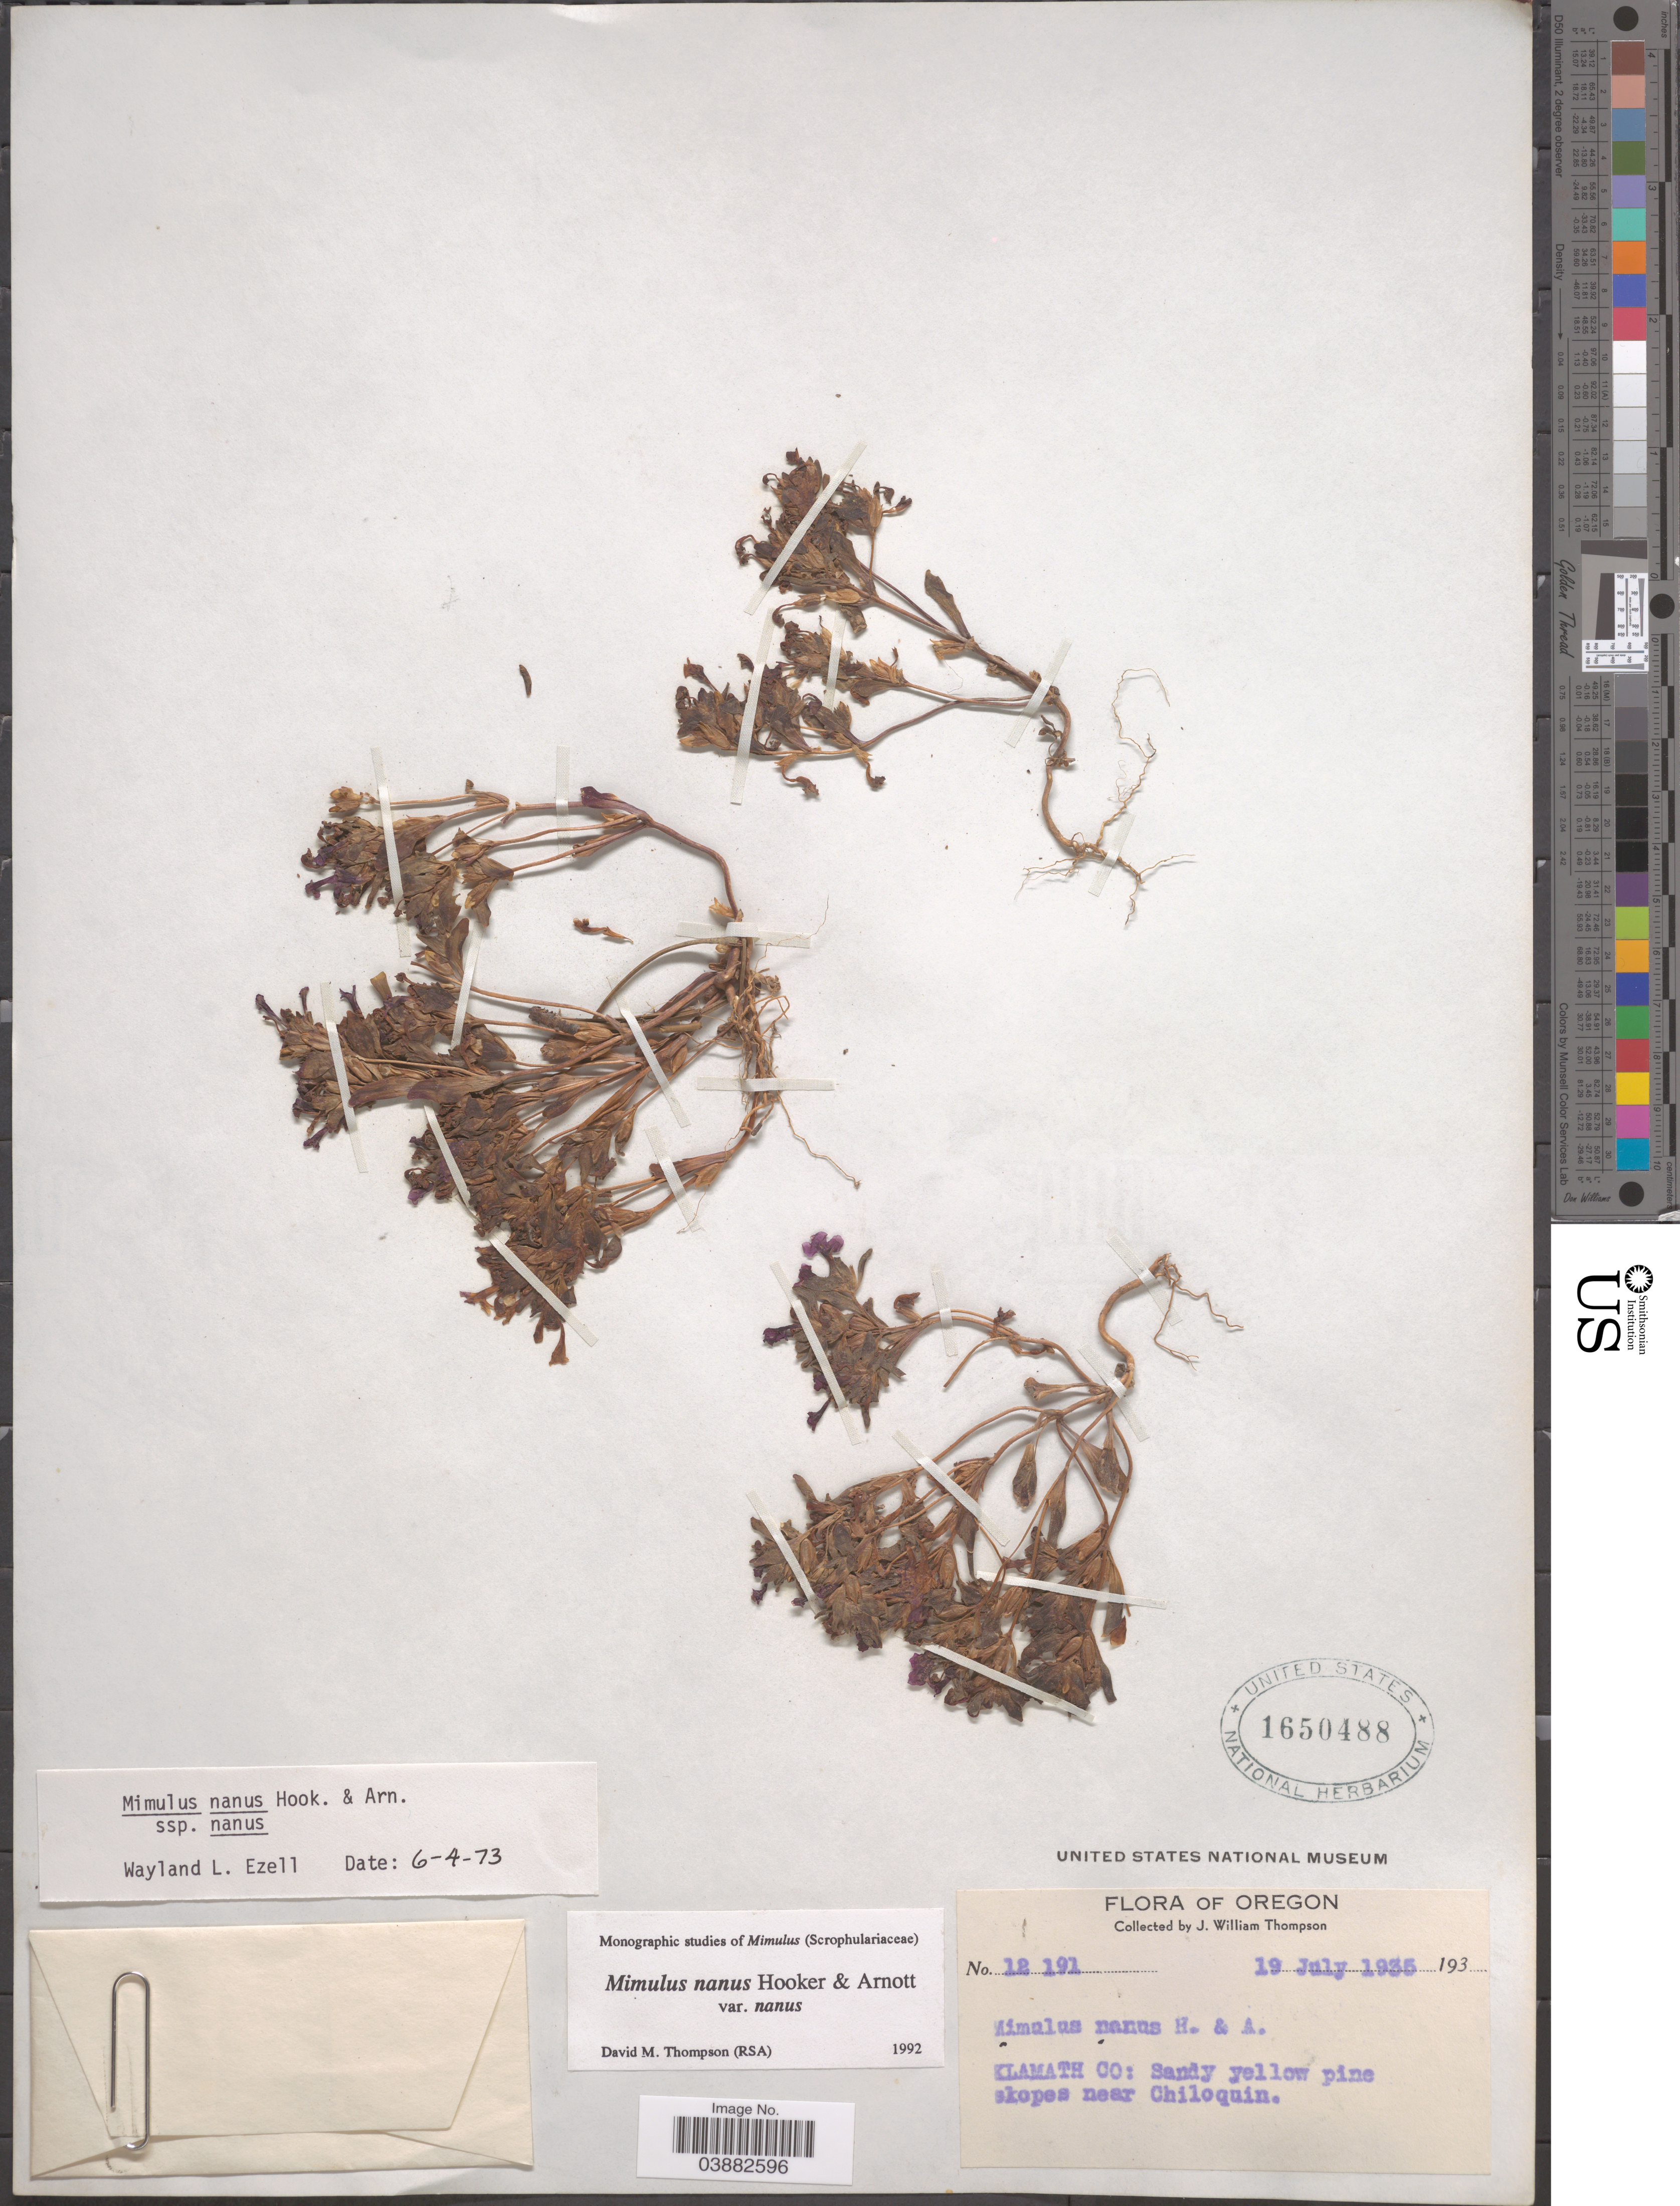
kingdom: Plantae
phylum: Tracheophyta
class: Magnoliopsida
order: Lamiales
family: Phrymaceae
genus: Mimulus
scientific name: Mimulus nanus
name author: Hook. & Arn.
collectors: J. W. Thompson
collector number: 12191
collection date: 1935-07-19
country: United States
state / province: Oregon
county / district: Klamath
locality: Klamath Co: slopes near Chiloquin.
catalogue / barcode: US 1650488